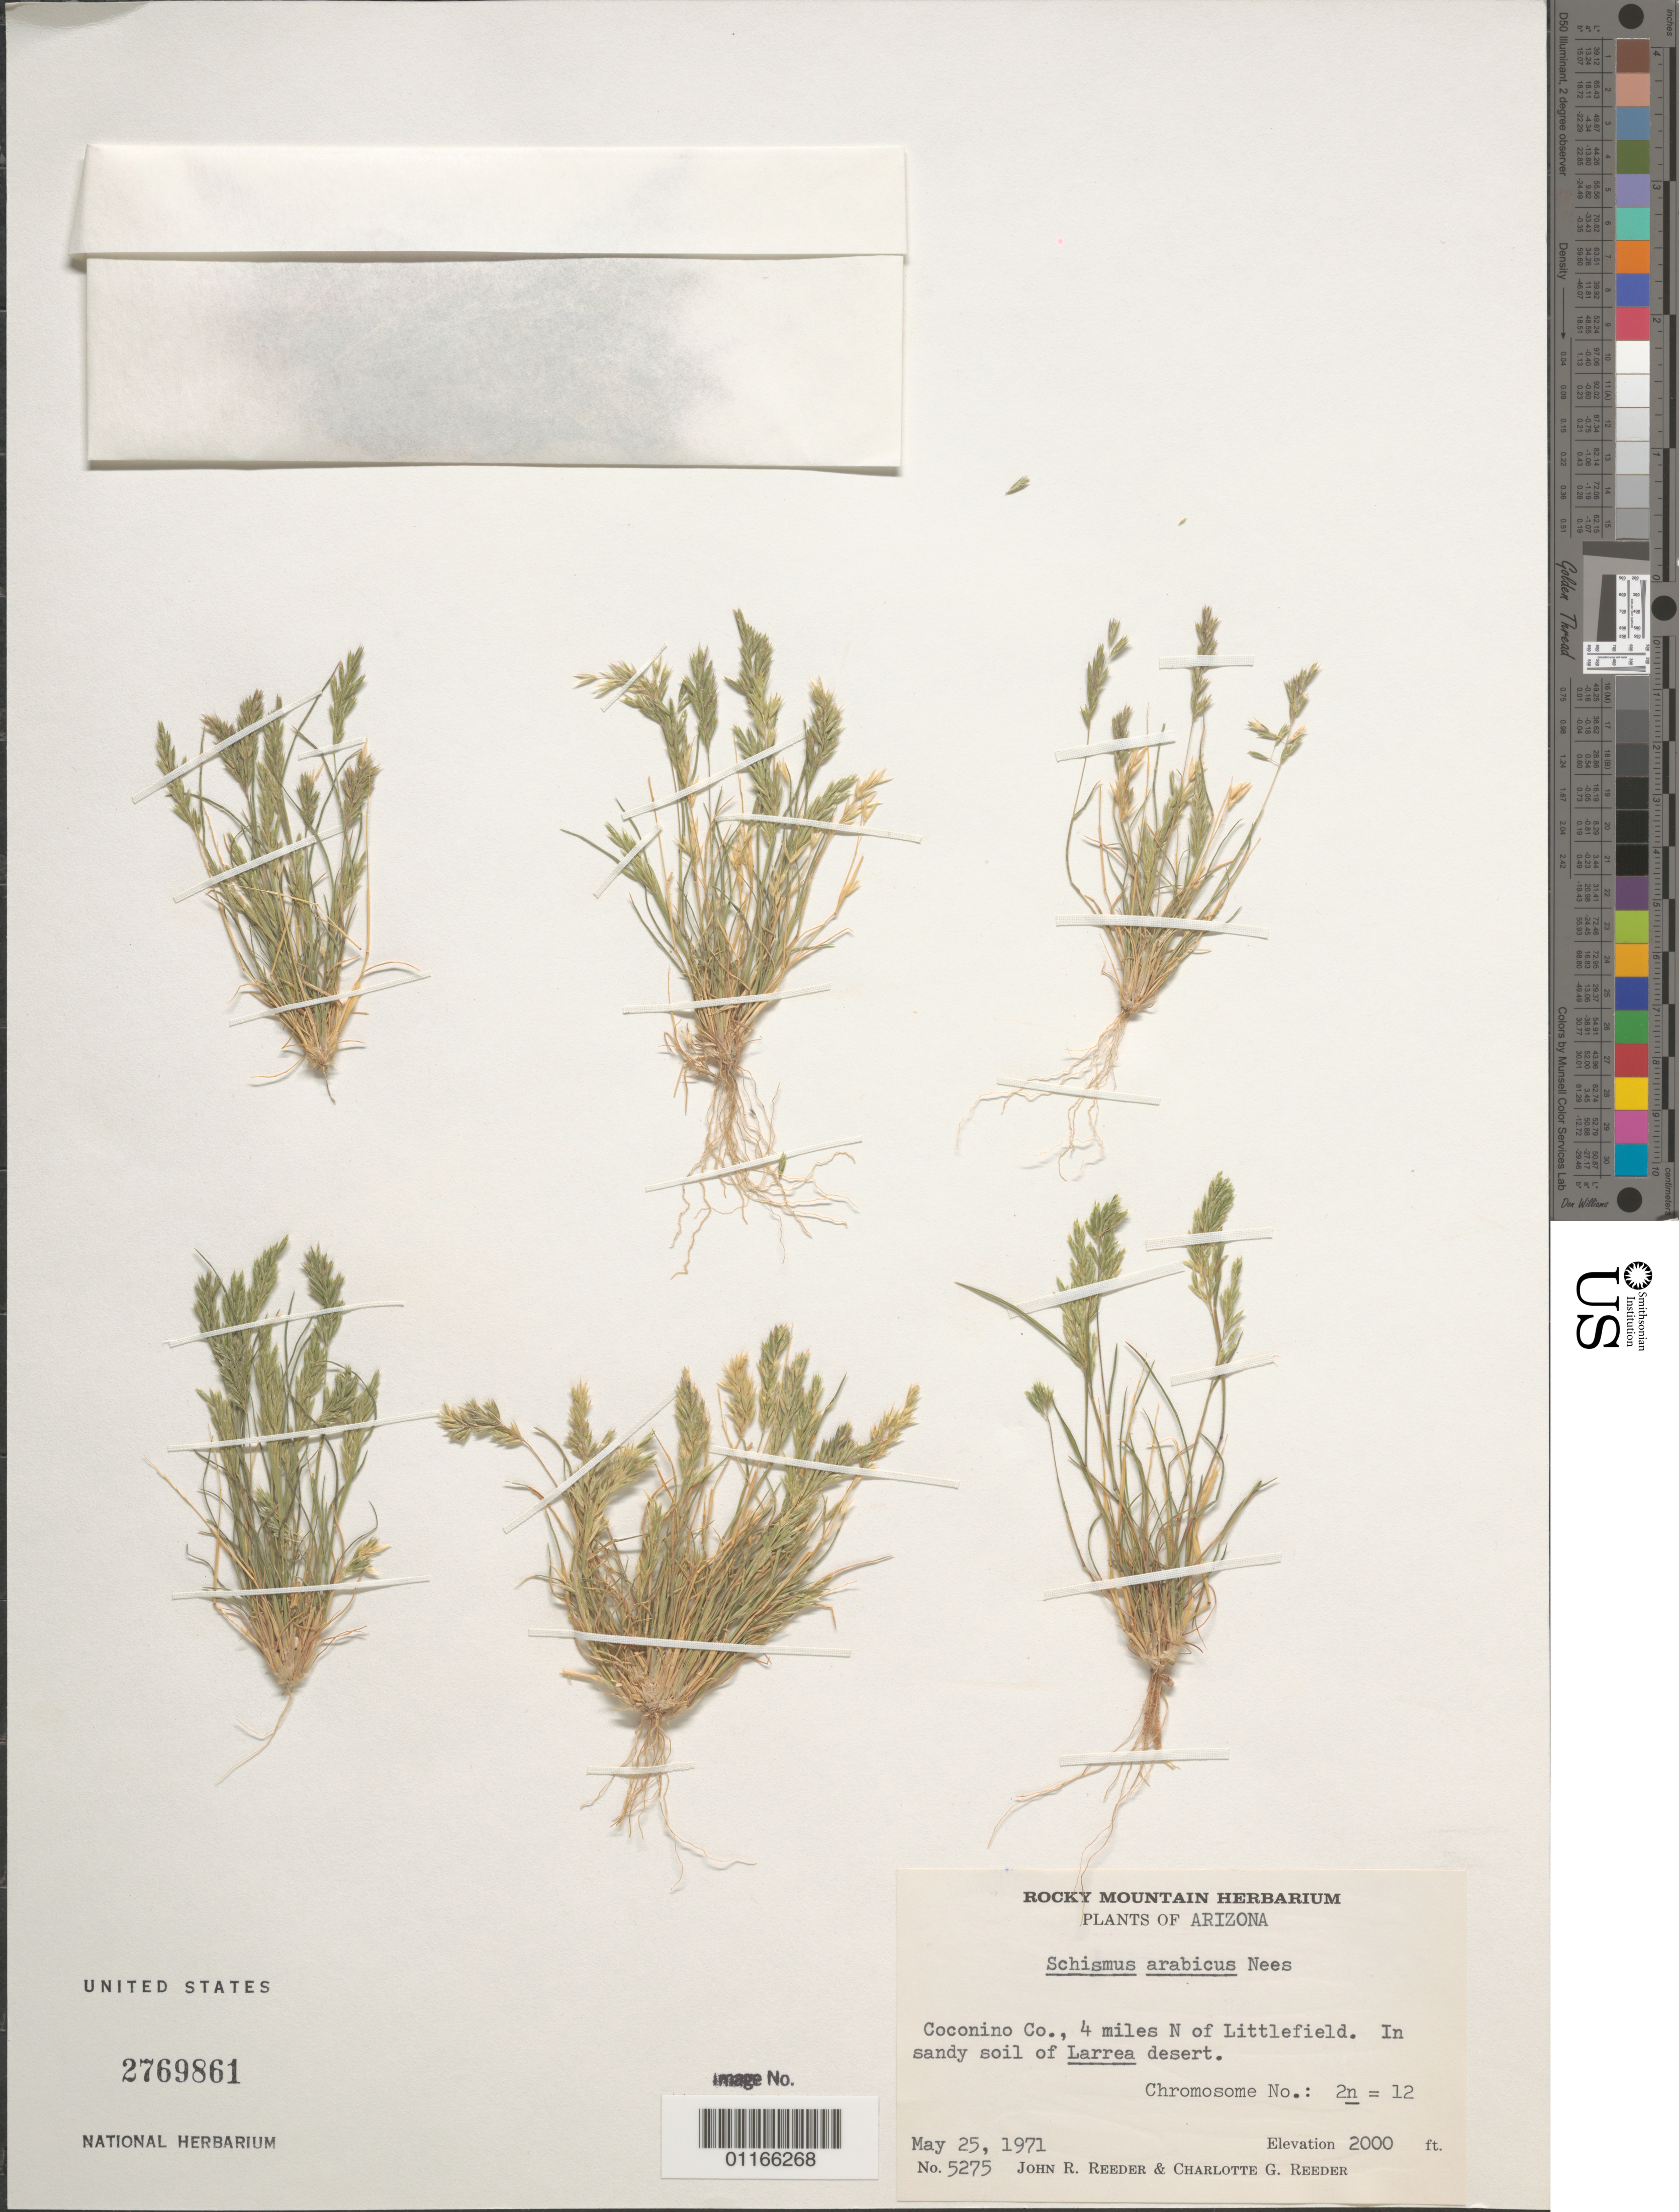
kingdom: Plantae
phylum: Tracheophyta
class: Liliopsida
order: Poales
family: Poaceae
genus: Schismus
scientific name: Schismus arabicus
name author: Nees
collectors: J. R. Reeder & C. G. Reeder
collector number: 5275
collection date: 1971-05-25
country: United States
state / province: Arizona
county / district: Coconino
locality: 4 miles N of Littlefield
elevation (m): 610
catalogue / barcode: US 2769861